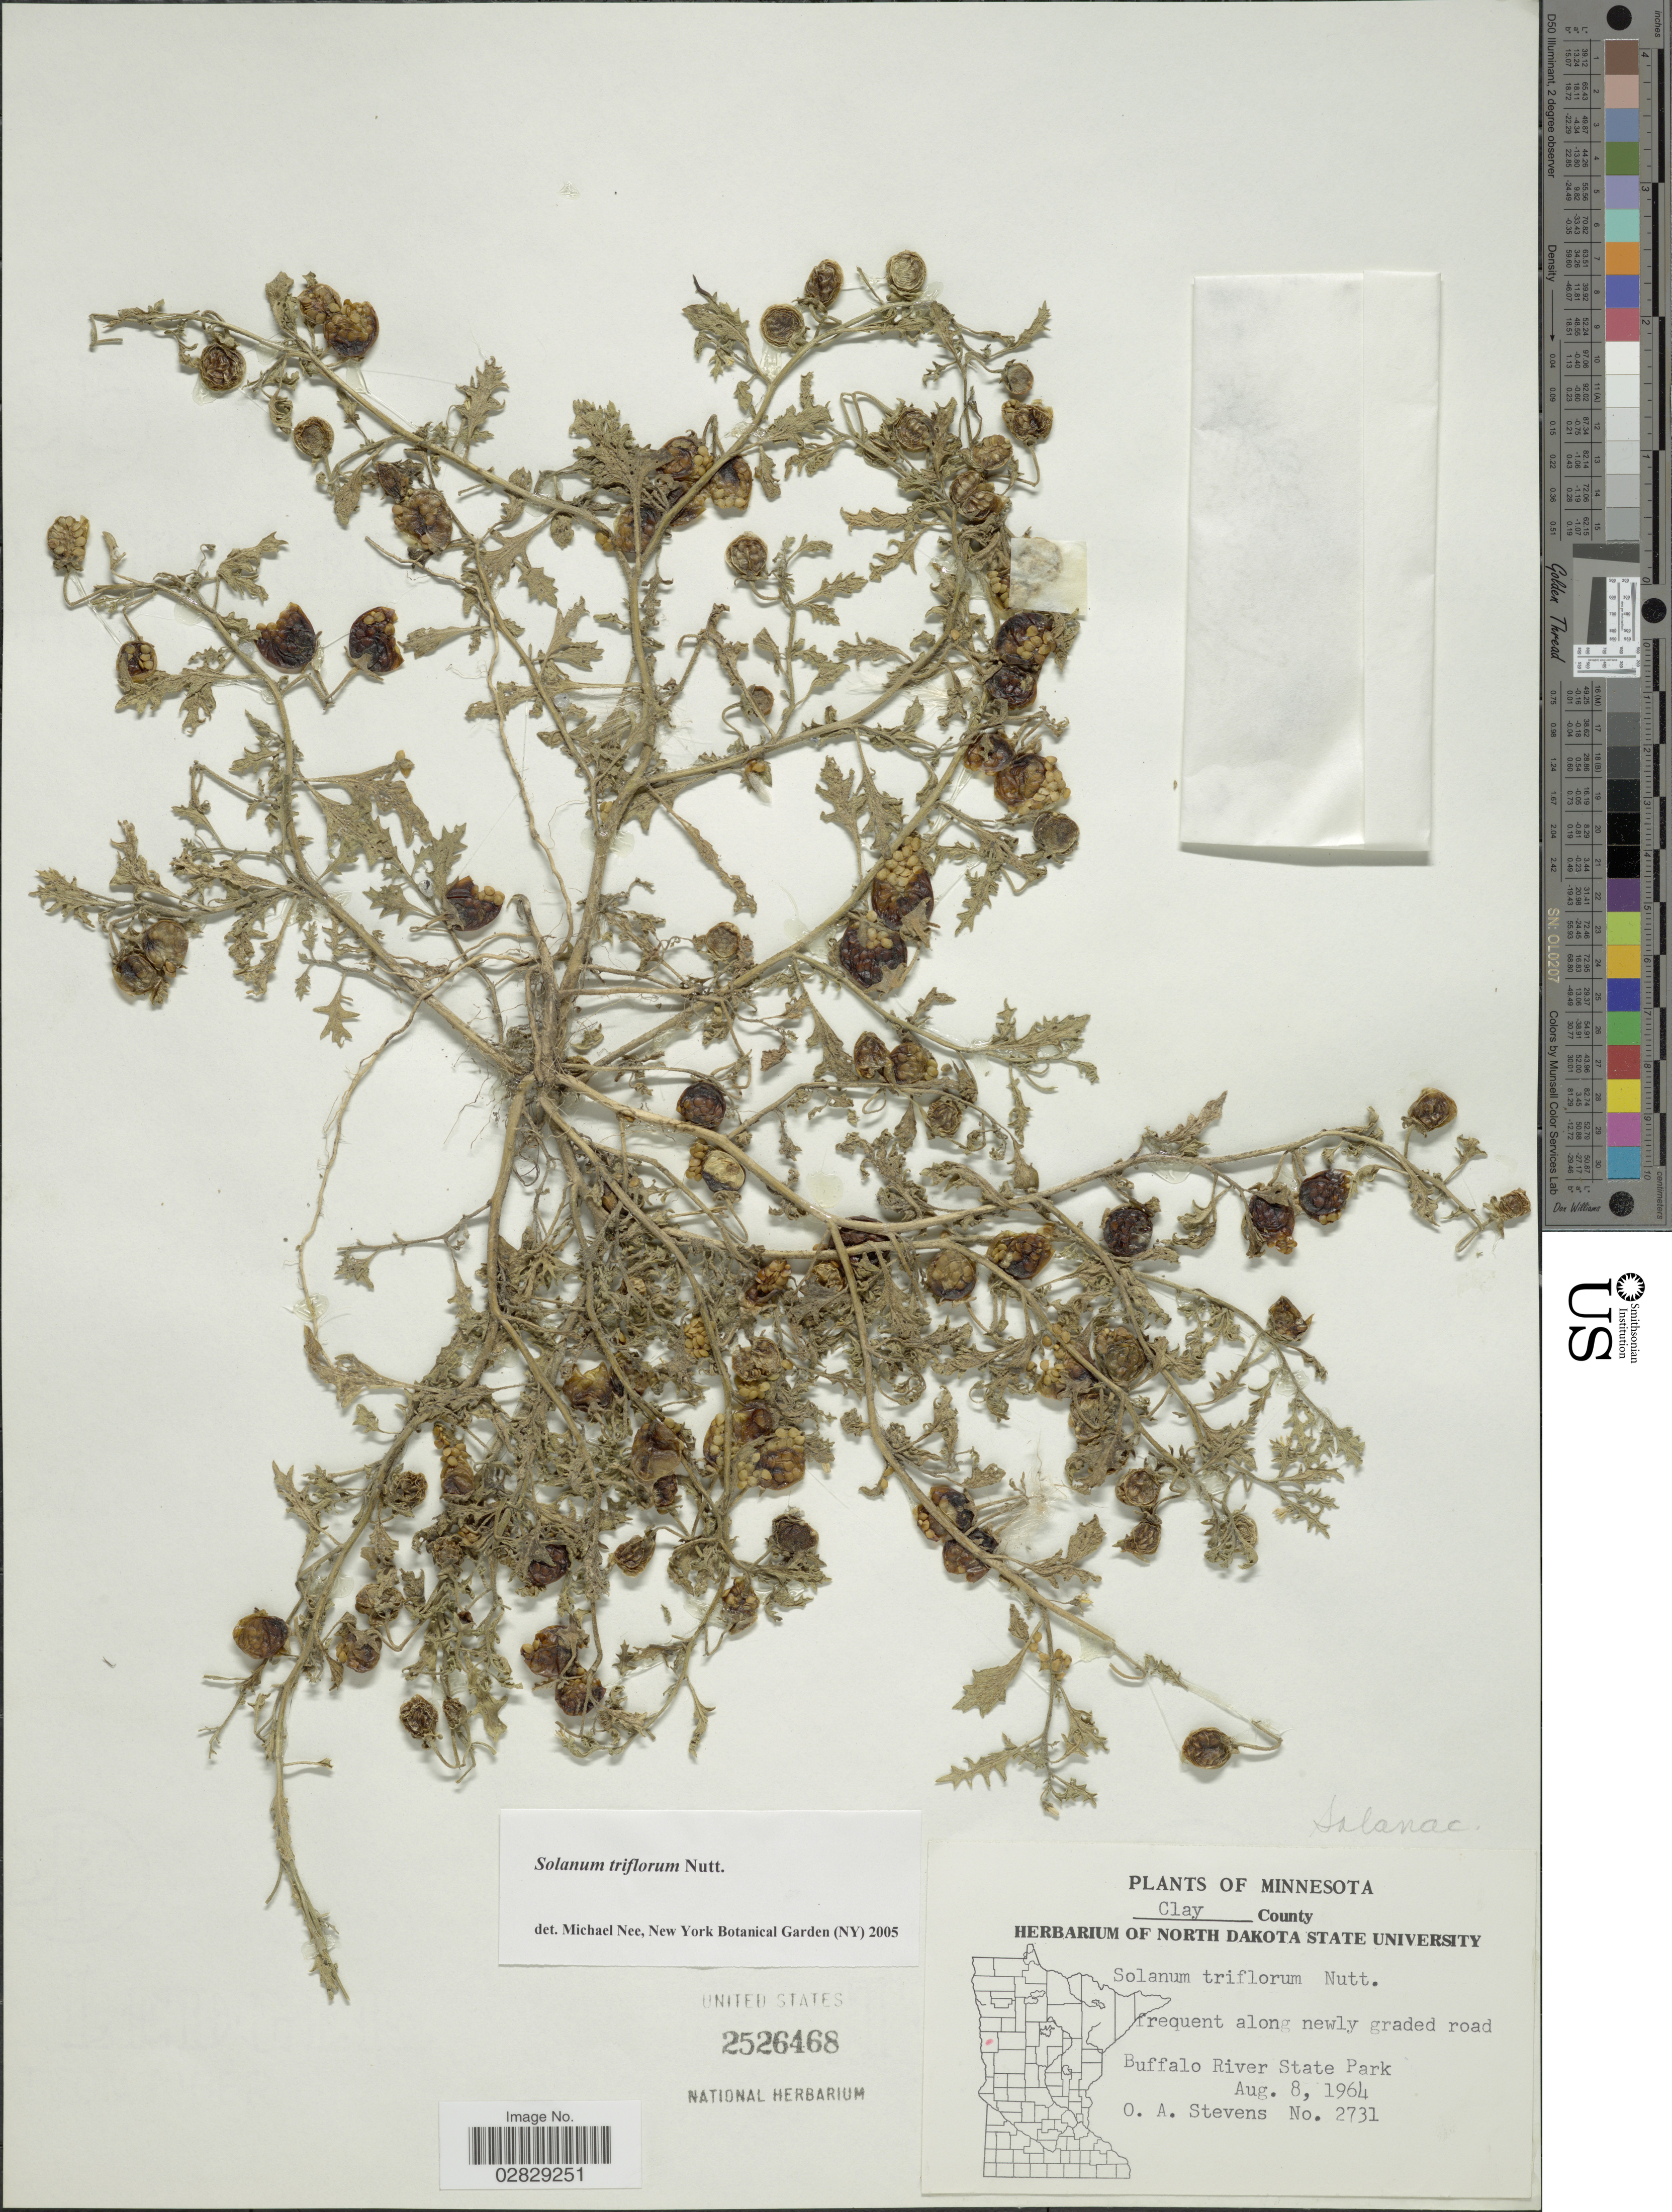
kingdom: Plantae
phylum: Tracheophyta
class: Magnoliopsida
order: Solanales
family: Solanaceae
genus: Solanum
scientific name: Solanum triflorum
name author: Nutt.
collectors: O. A. Stevens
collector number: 2731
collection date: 1964-08-08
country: United States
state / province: Minnesota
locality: Clay County. Buffalo River State Park.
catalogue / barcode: US 2526468